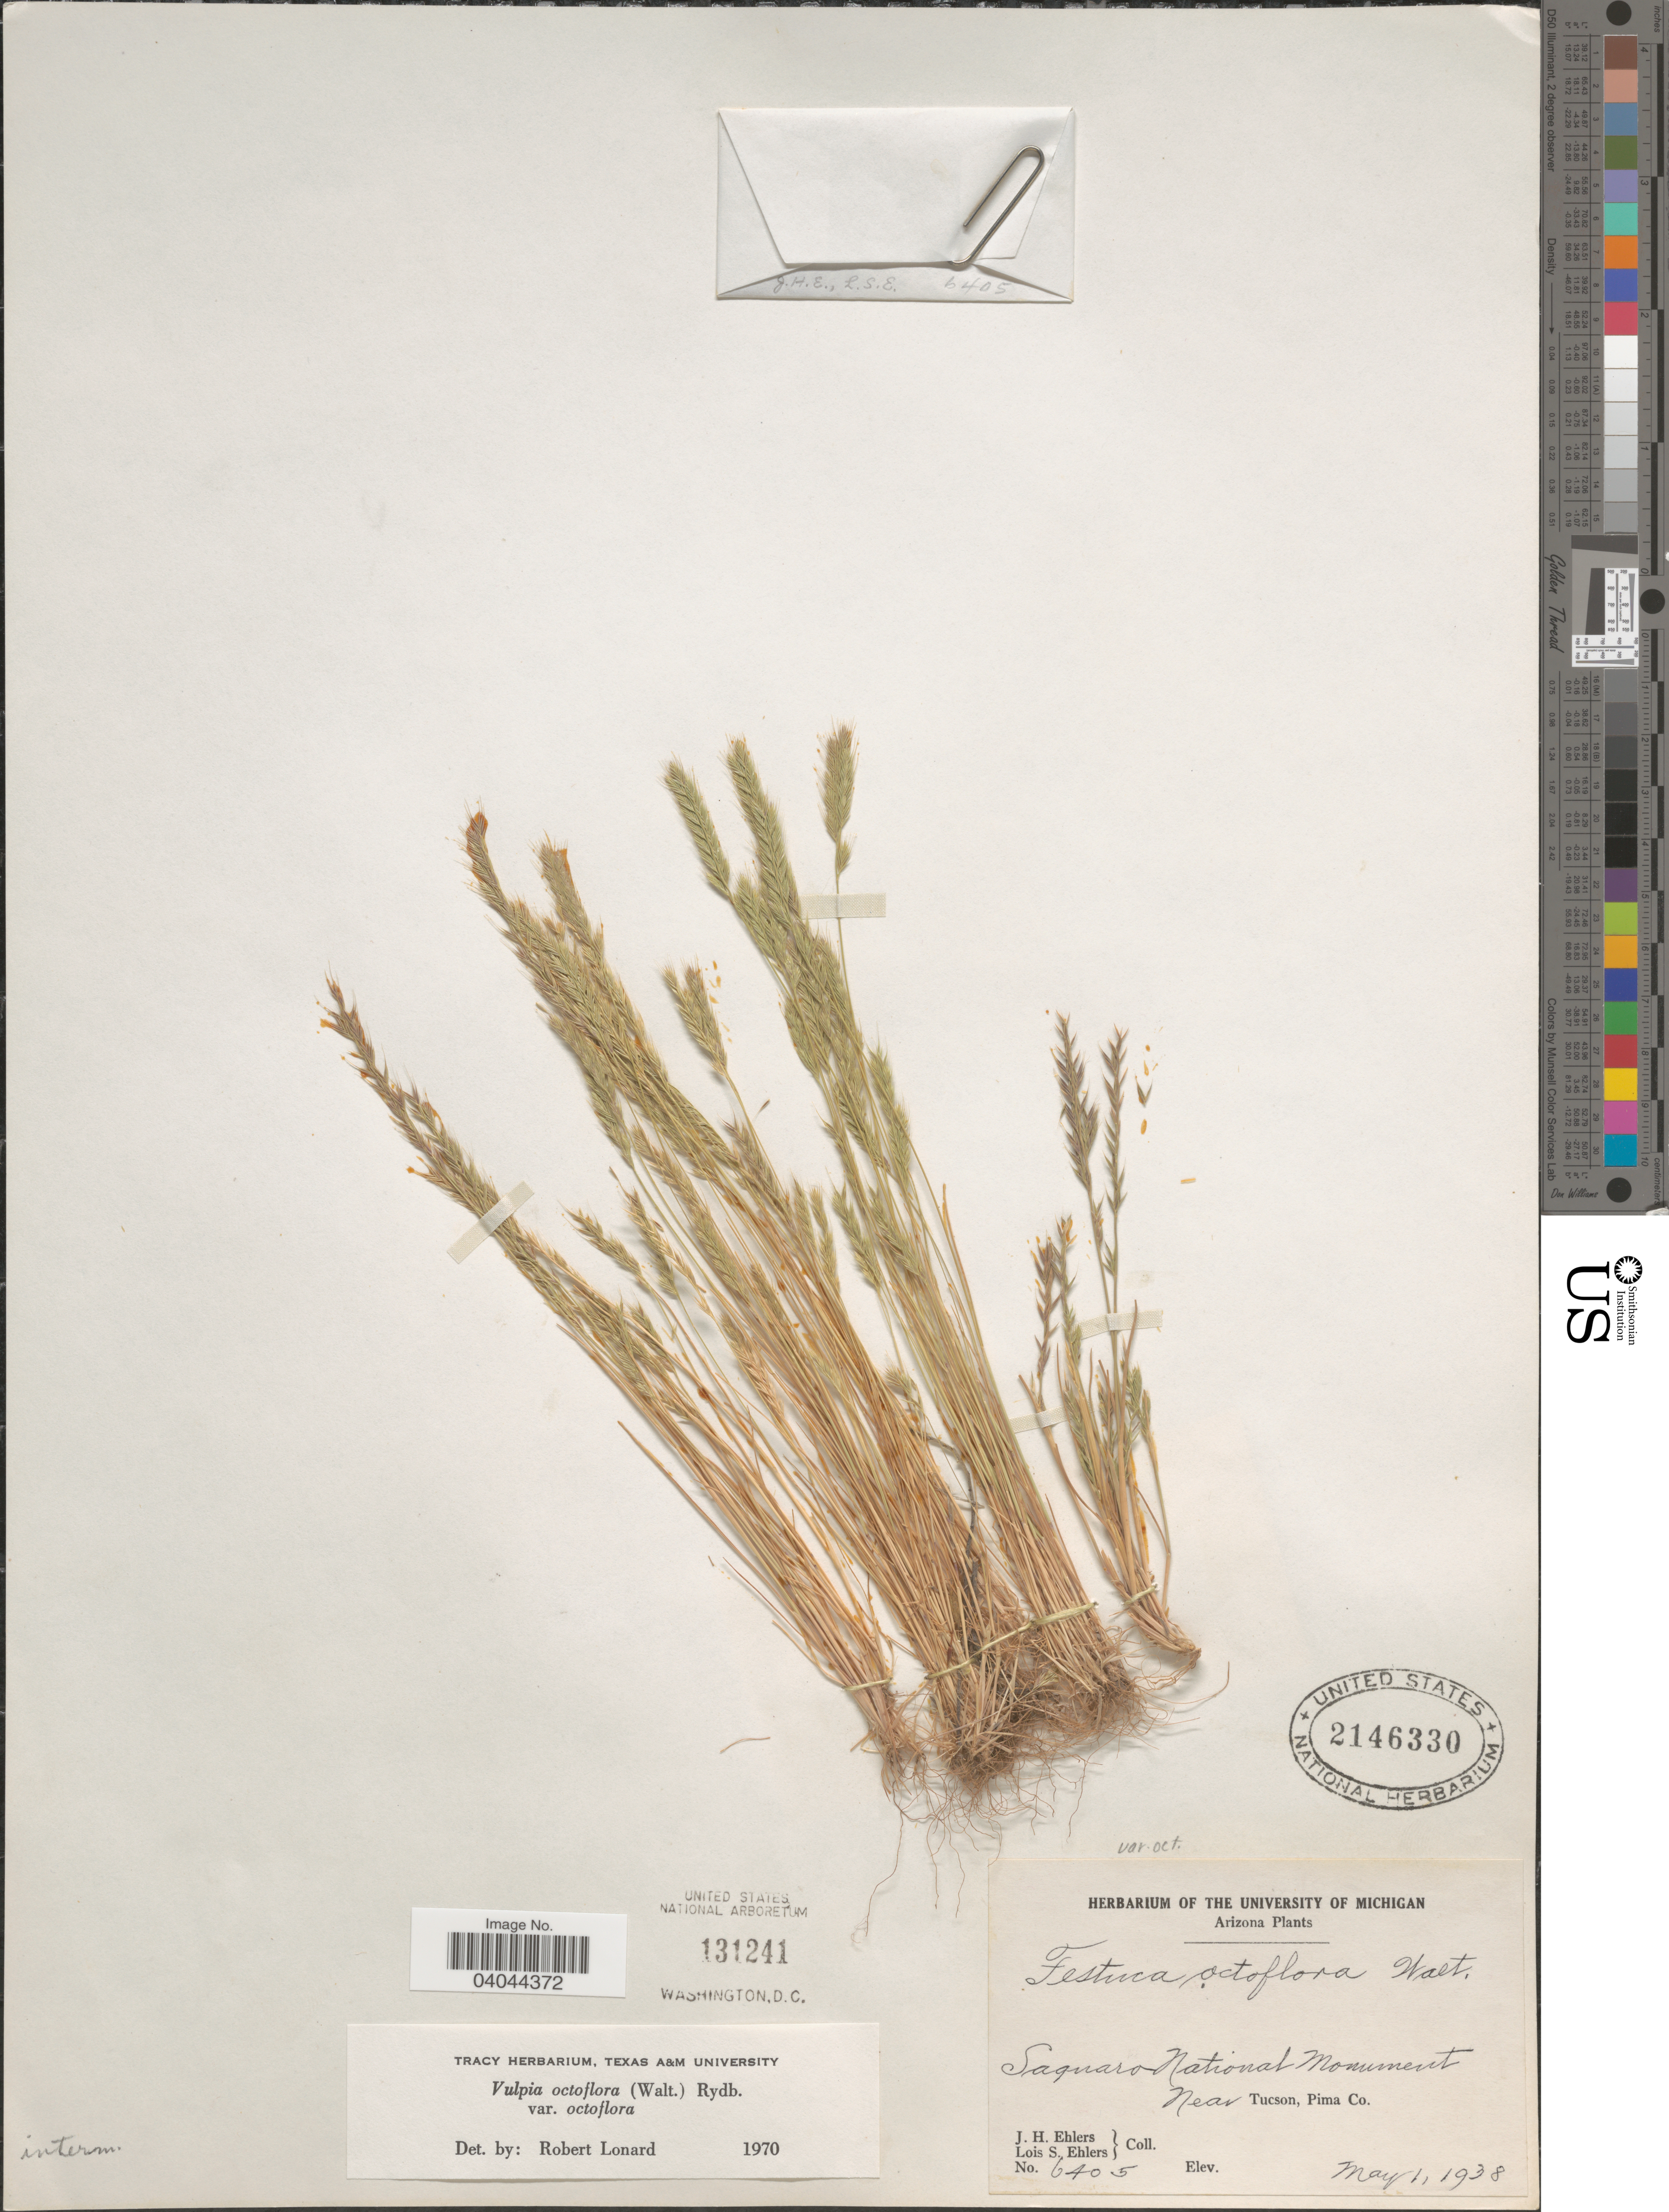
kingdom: Plantae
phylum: Tracheophyta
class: Liliopsida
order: Poales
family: Poaceae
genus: Festuca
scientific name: Festuca octoflora var. octoflora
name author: Walter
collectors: J. H. Ehlers & L. Ehlers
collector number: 6405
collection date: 1938-05-01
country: United States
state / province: Arizona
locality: Saquaro National Monument near Tucson, Pima Co.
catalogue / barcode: US 2146330